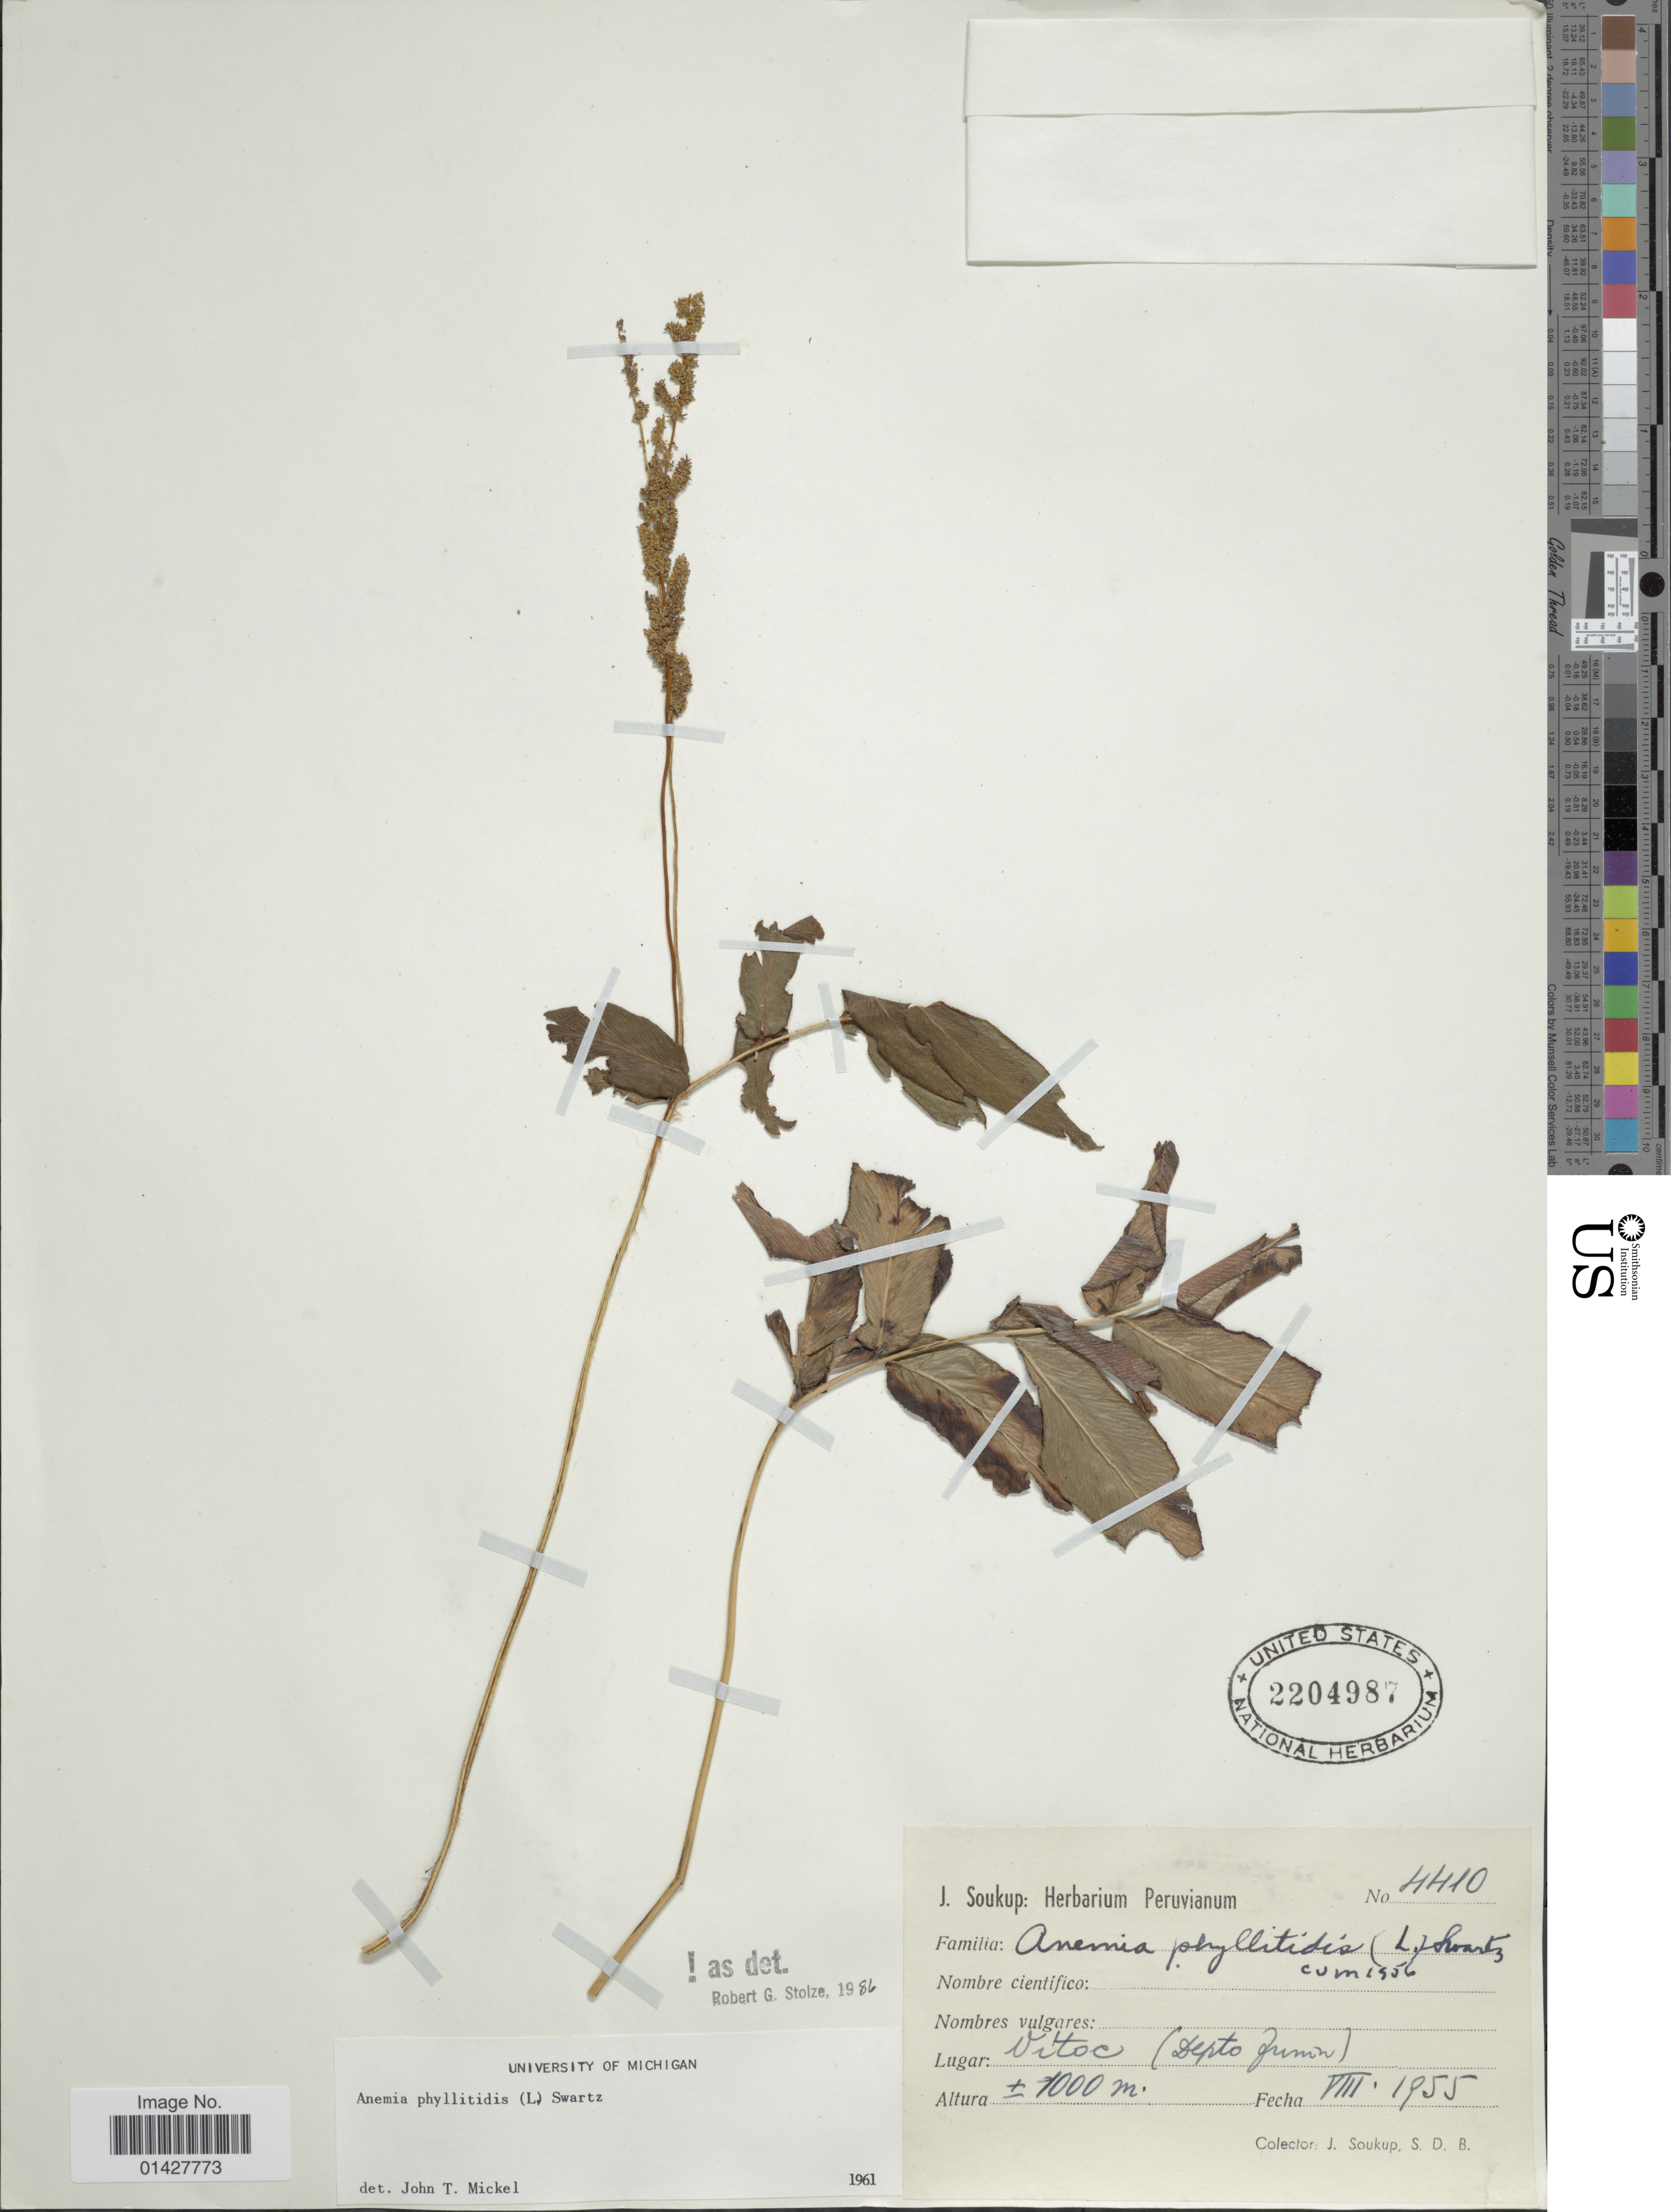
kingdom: Plantae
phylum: Tracheophyta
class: Polypodiopsida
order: Schizaeales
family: Anemiaceae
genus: Anemia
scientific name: Anemia phyllitidis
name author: (L.) Sw.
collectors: J. Soukup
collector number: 4410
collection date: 1955-08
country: Peru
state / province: Junín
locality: Vítoc (Depto Junin)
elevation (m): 1000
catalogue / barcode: US 2204987